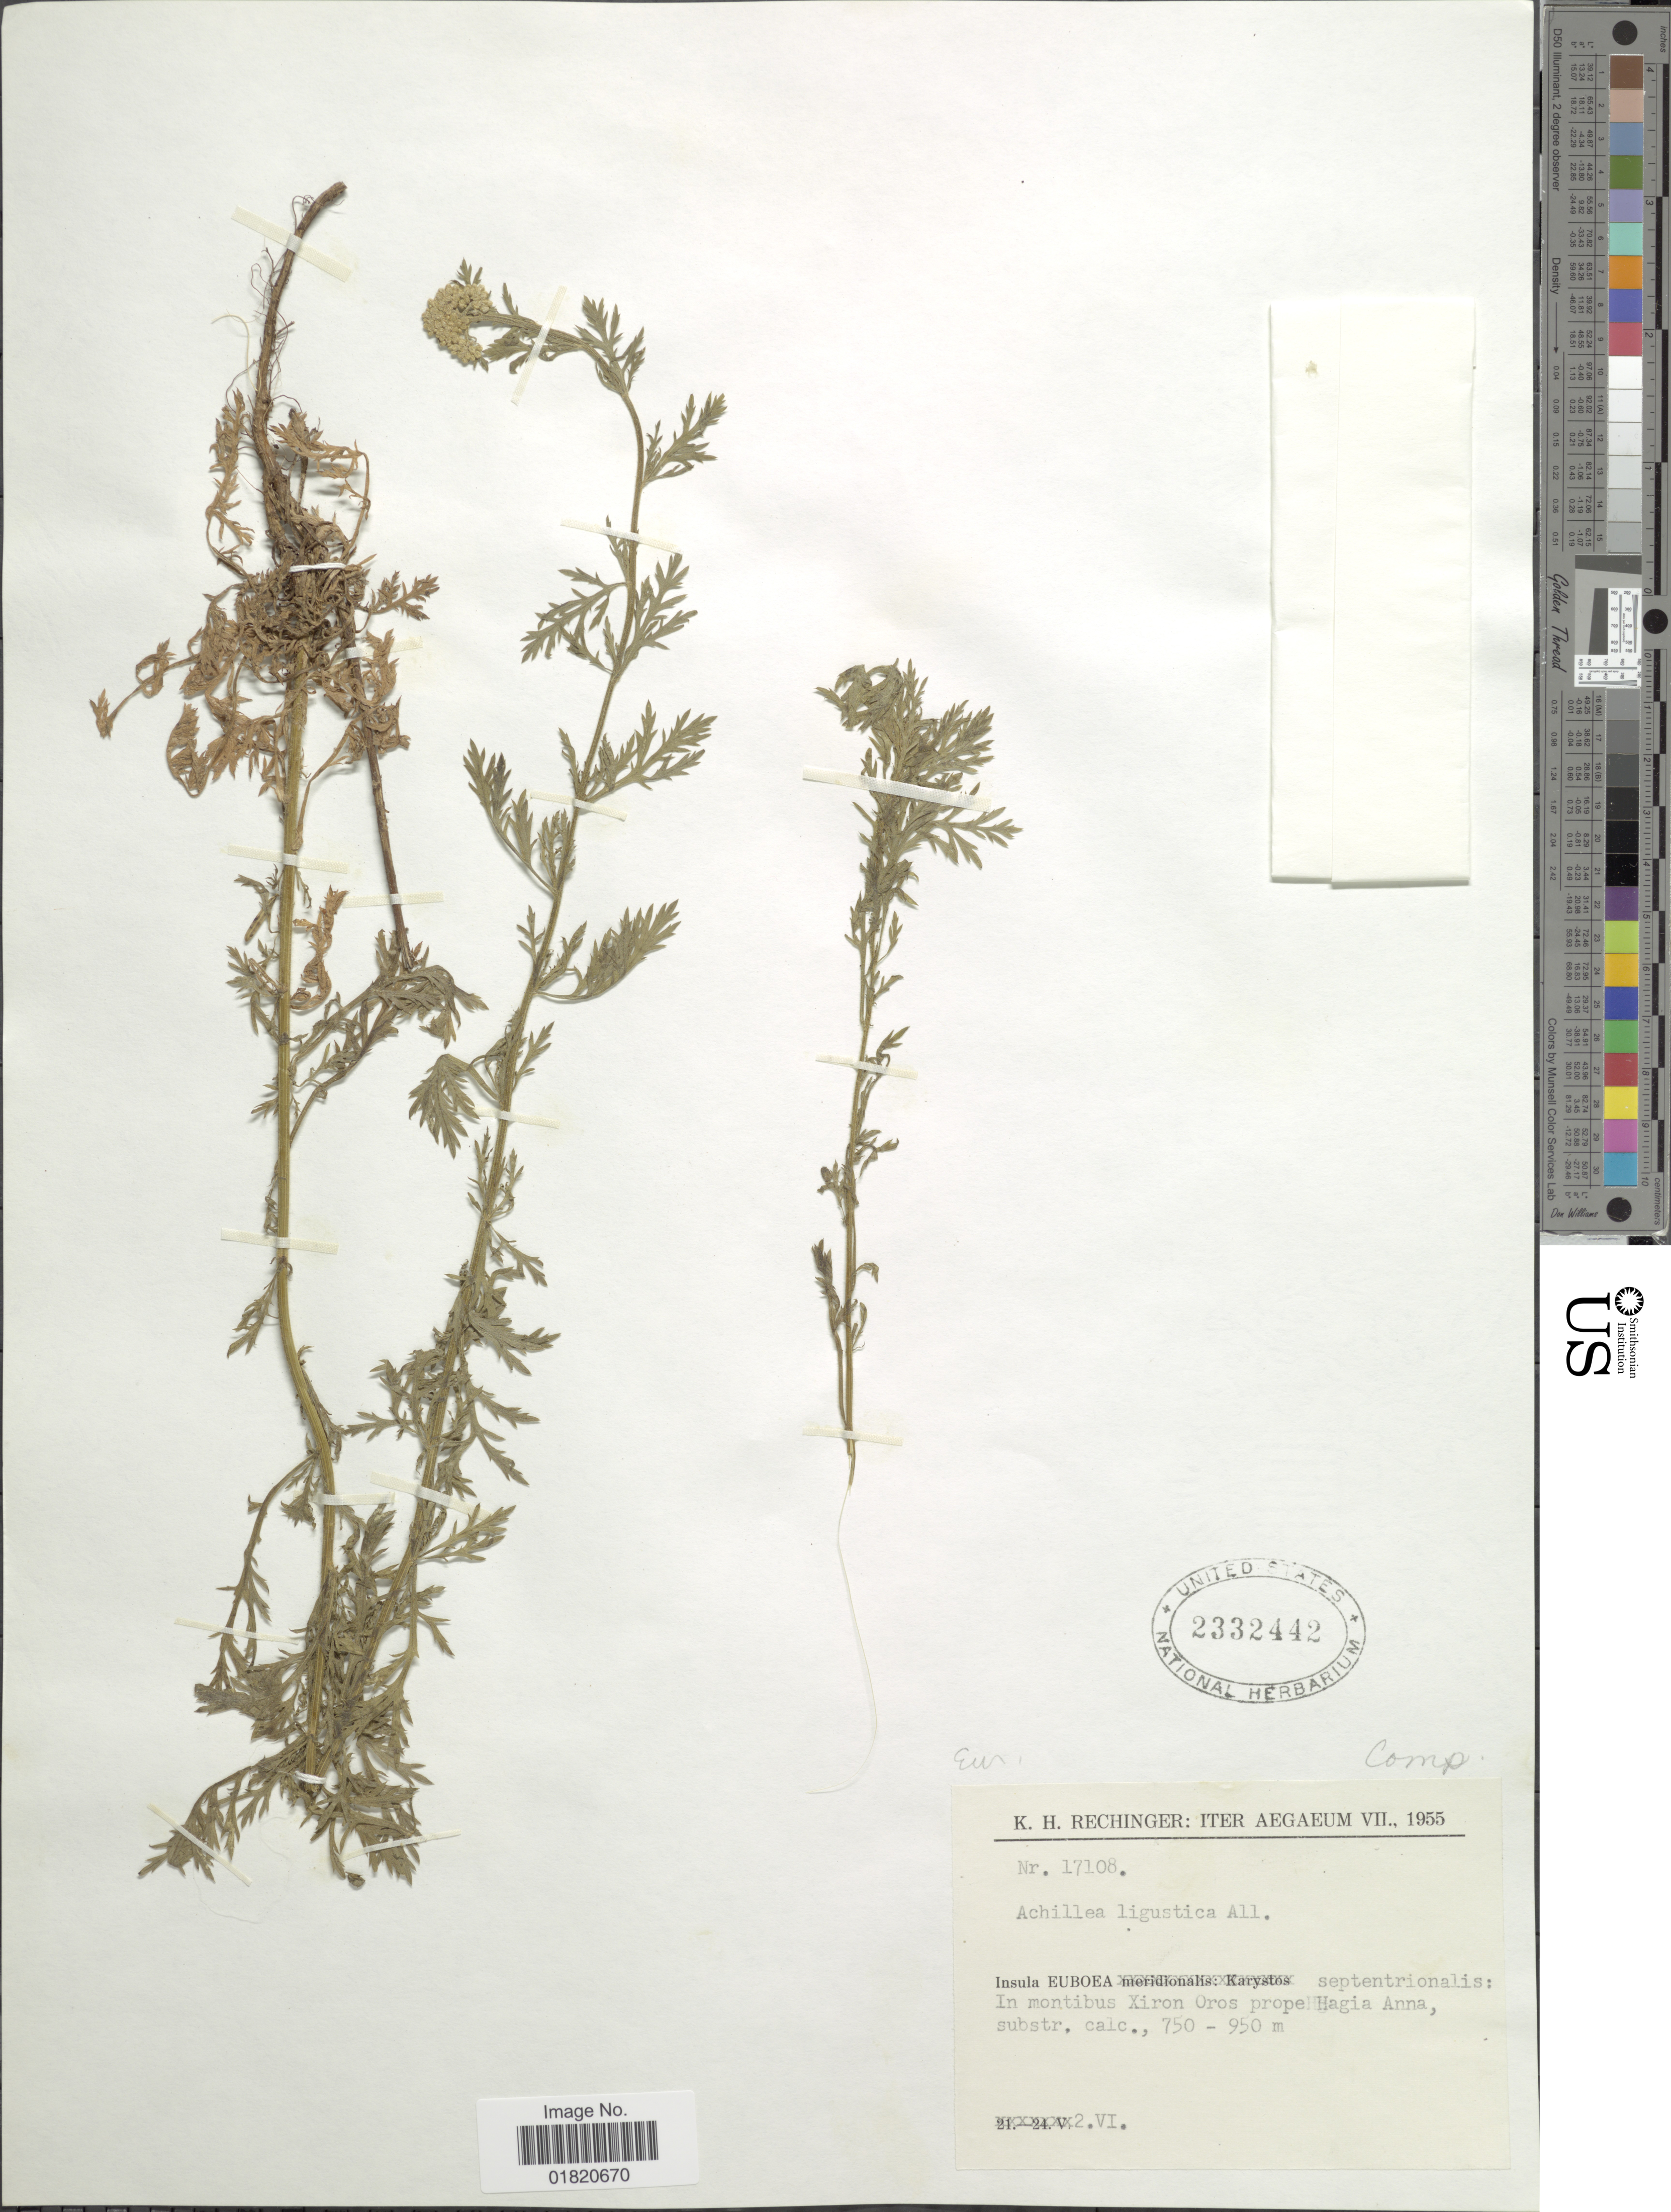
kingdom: Plantae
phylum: Tracheophyta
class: Magnoliopsida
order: Asterales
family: Asteraceae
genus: Achillea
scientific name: Achillea ligustica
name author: All.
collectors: K. H. Rechinger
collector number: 17108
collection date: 1955-06-02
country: Greece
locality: Iter Aegaeum. Insula Euboea septentrionalis: In montibus Xiron Oros prope Hagia Anna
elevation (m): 750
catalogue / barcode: US 2332442